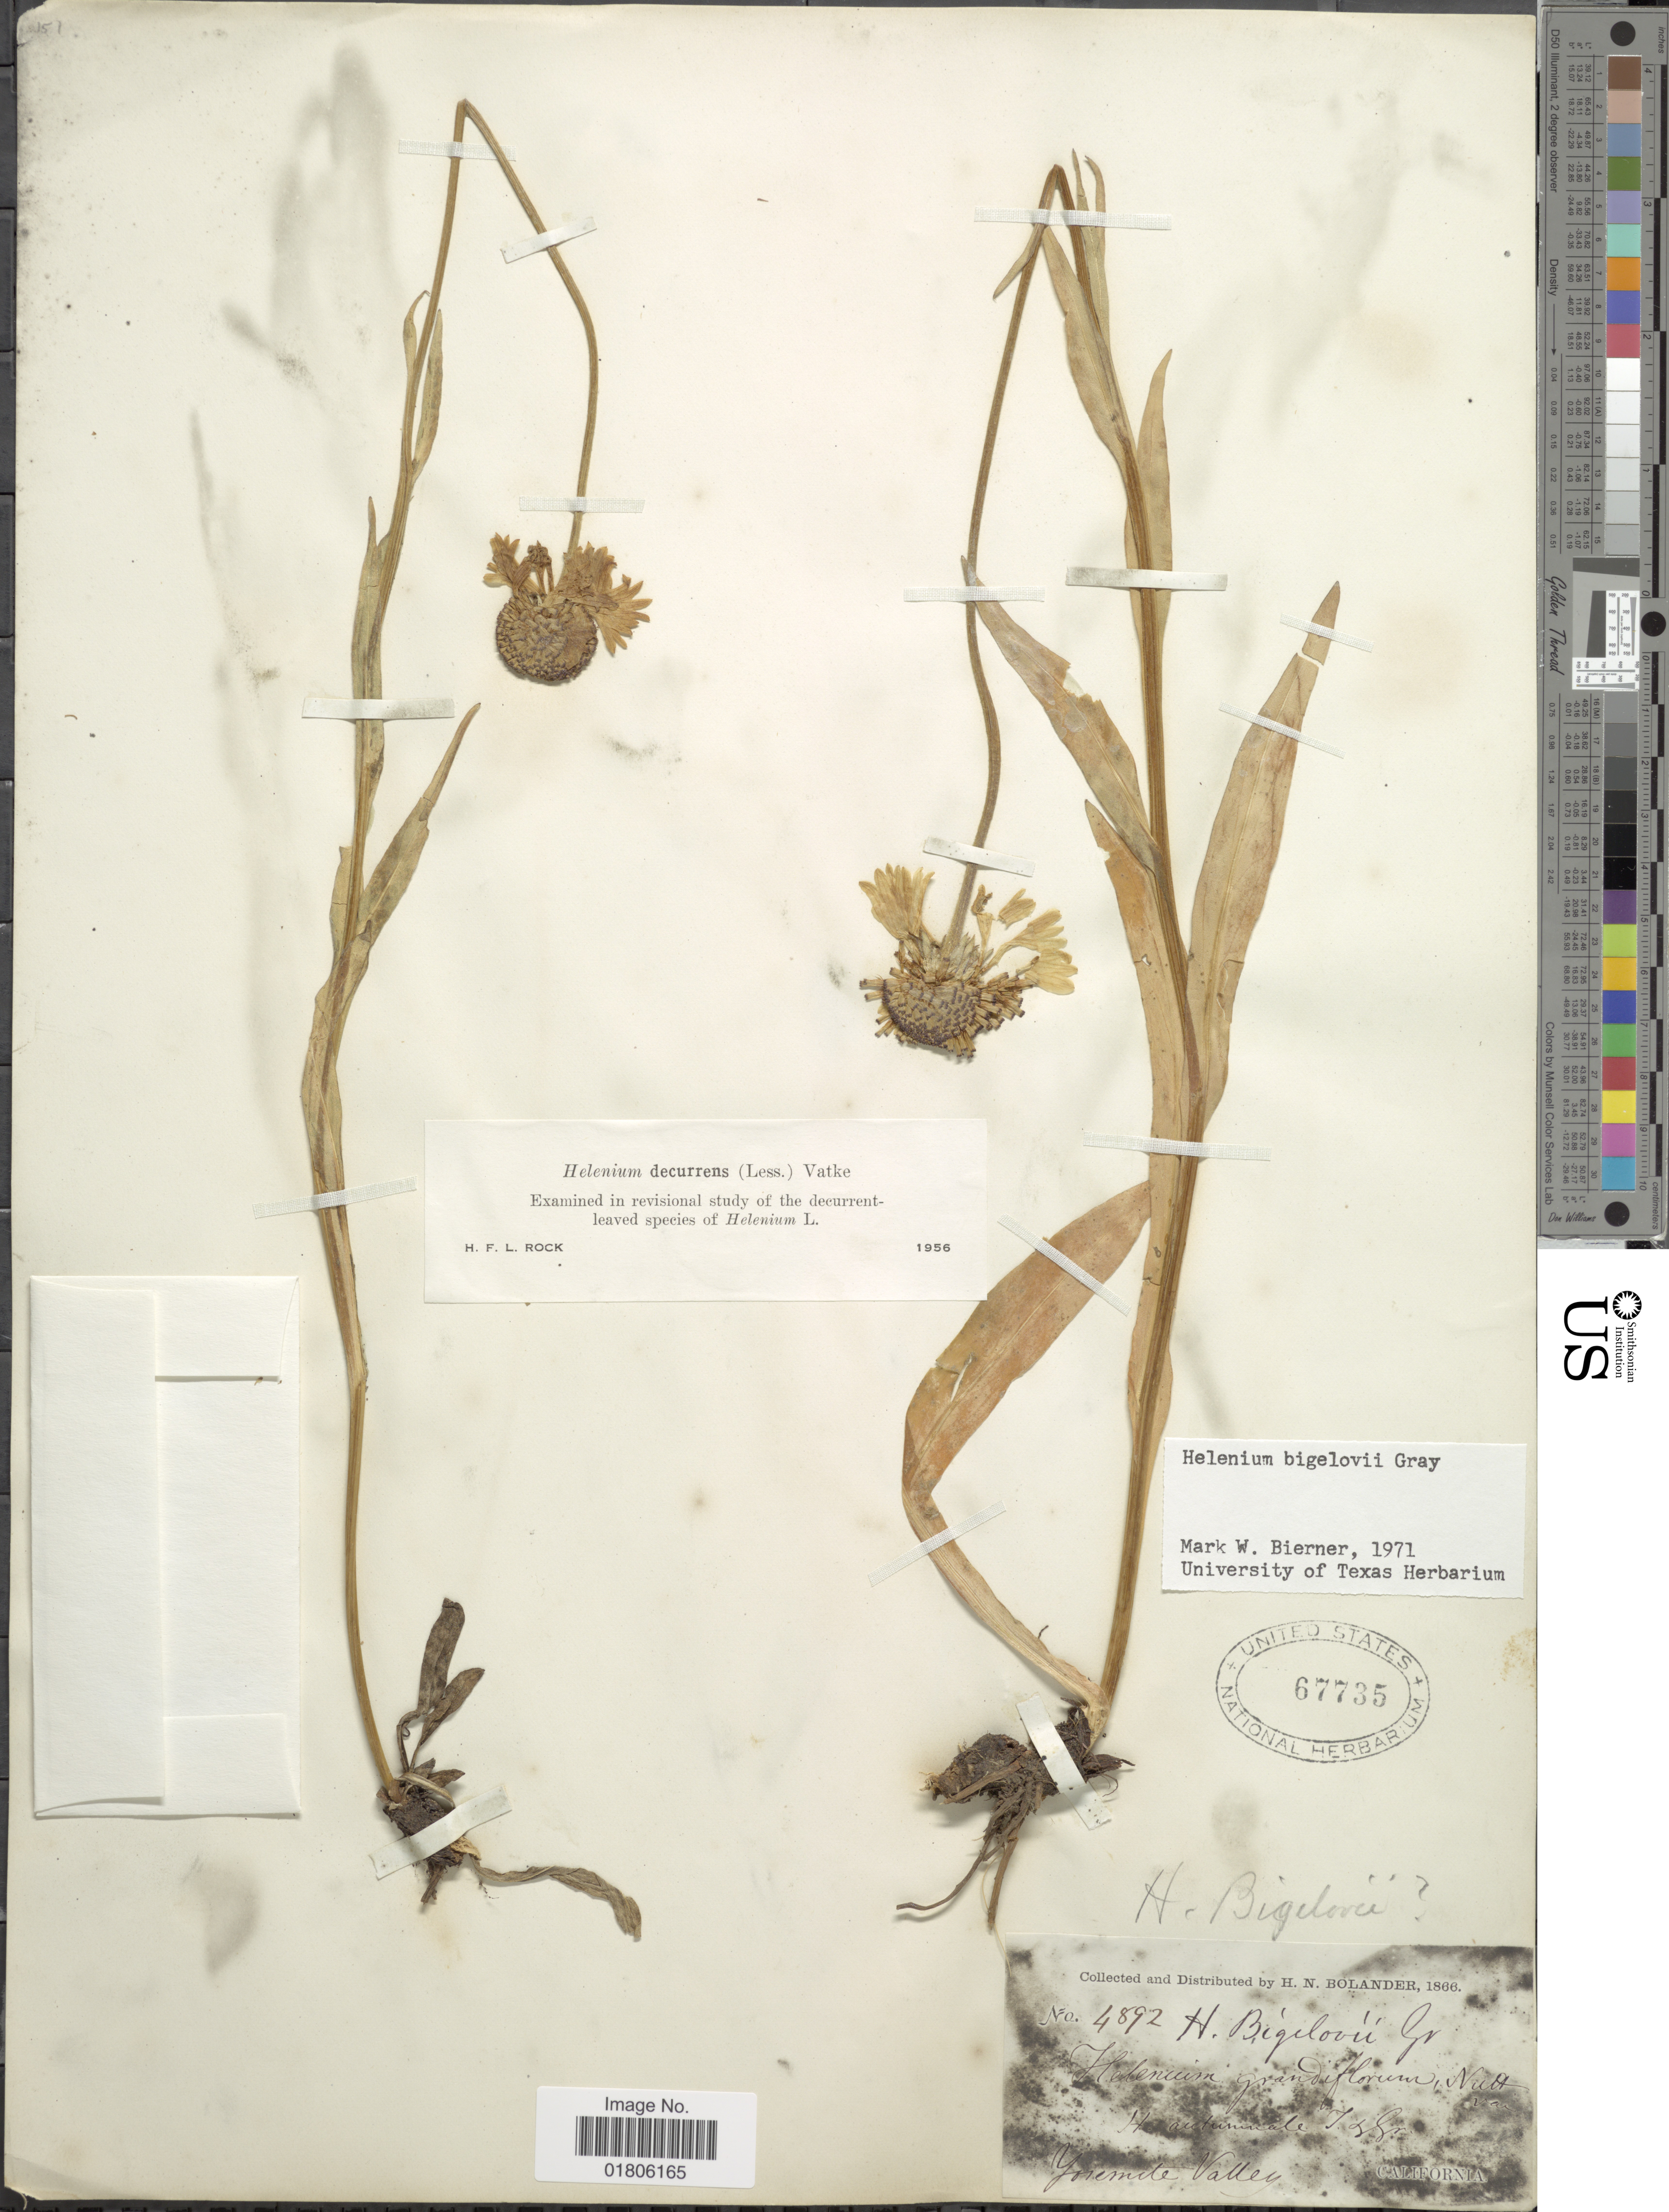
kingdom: Plantae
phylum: Tracheophyta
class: Magnoliopsida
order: Asterales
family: Asteraceae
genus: Helenium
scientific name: Helenium bigelovii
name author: A. Gray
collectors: H. Bolander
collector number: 4892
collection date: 1866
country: United States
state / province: California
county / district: Mariposa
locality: Yosemite valley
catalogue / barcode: US 67735